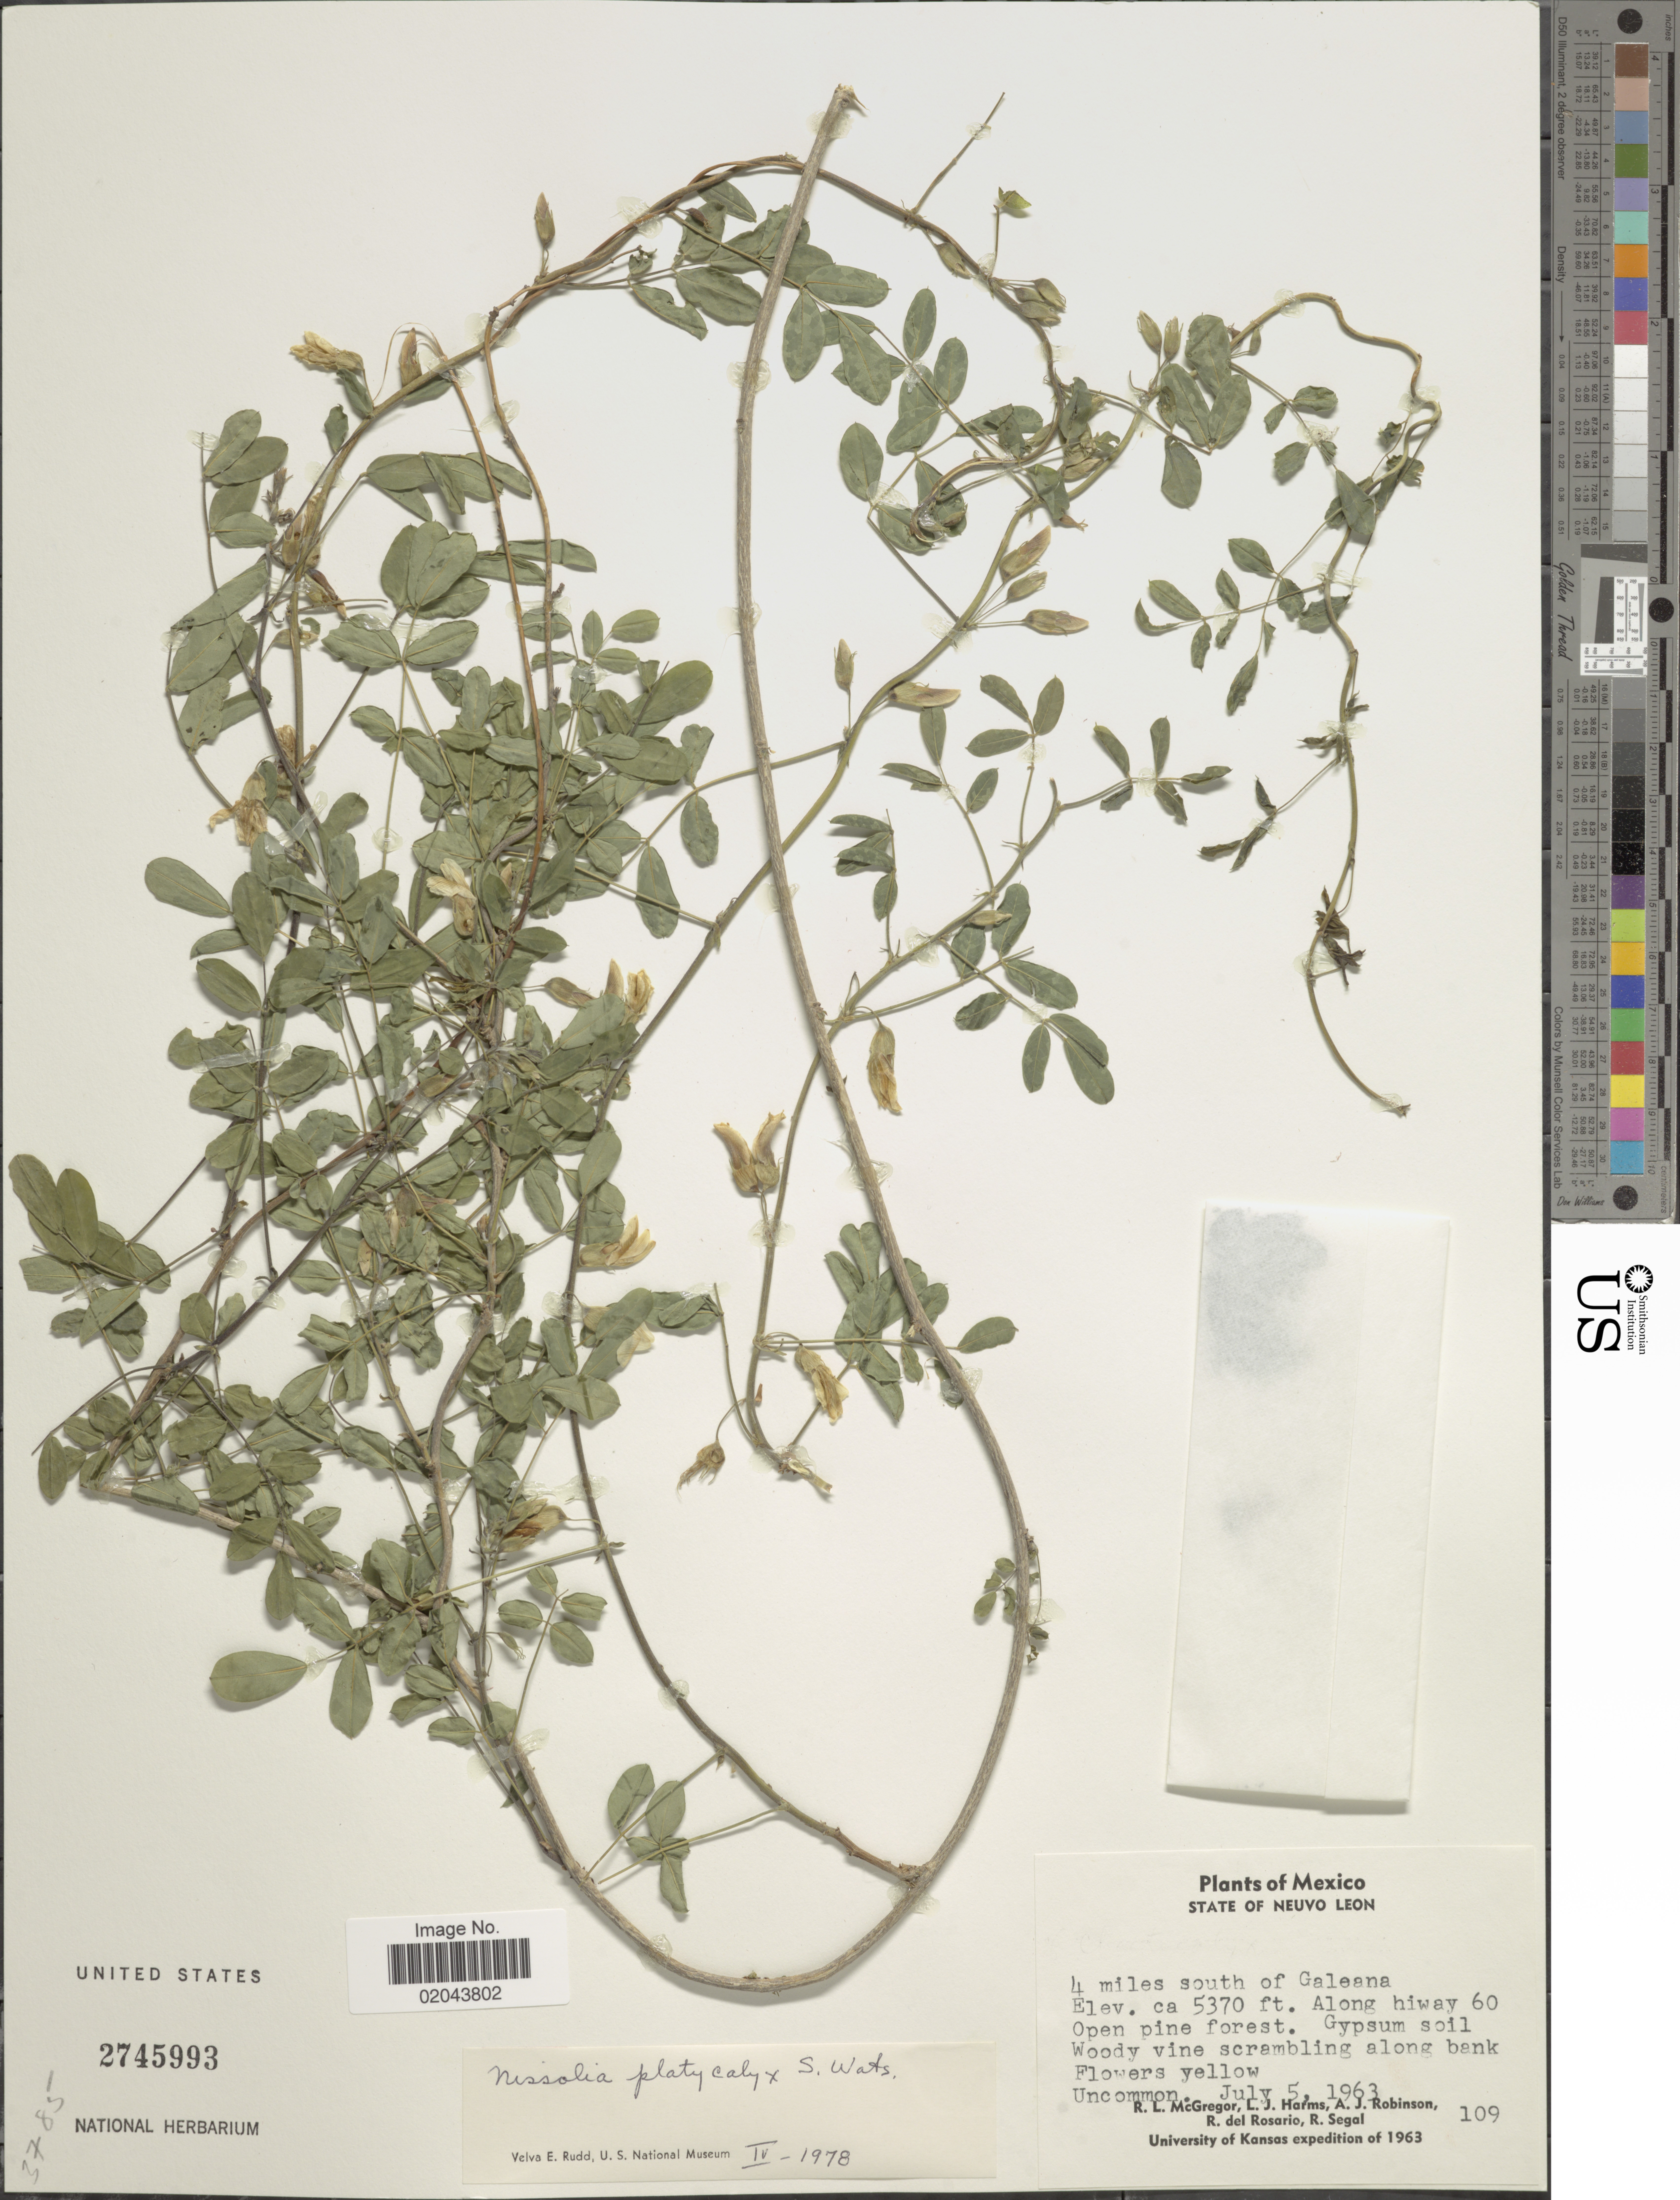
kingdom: Plantae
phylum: Tracheophyta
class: Magnoliopsida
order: Fabales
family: Fabaceae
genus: Nissolia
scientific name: Nissolia platycalyx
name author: S. Watson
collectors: R. McGregor, L. Harms, A. J. Robinson, R. del Rosario & R. Segal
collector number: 109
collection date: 1963-07-05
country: Mexico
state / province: Nuevo León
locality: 4 miles south of Galeana, along hiway 60.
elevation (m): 1637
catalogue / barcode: US 2745993